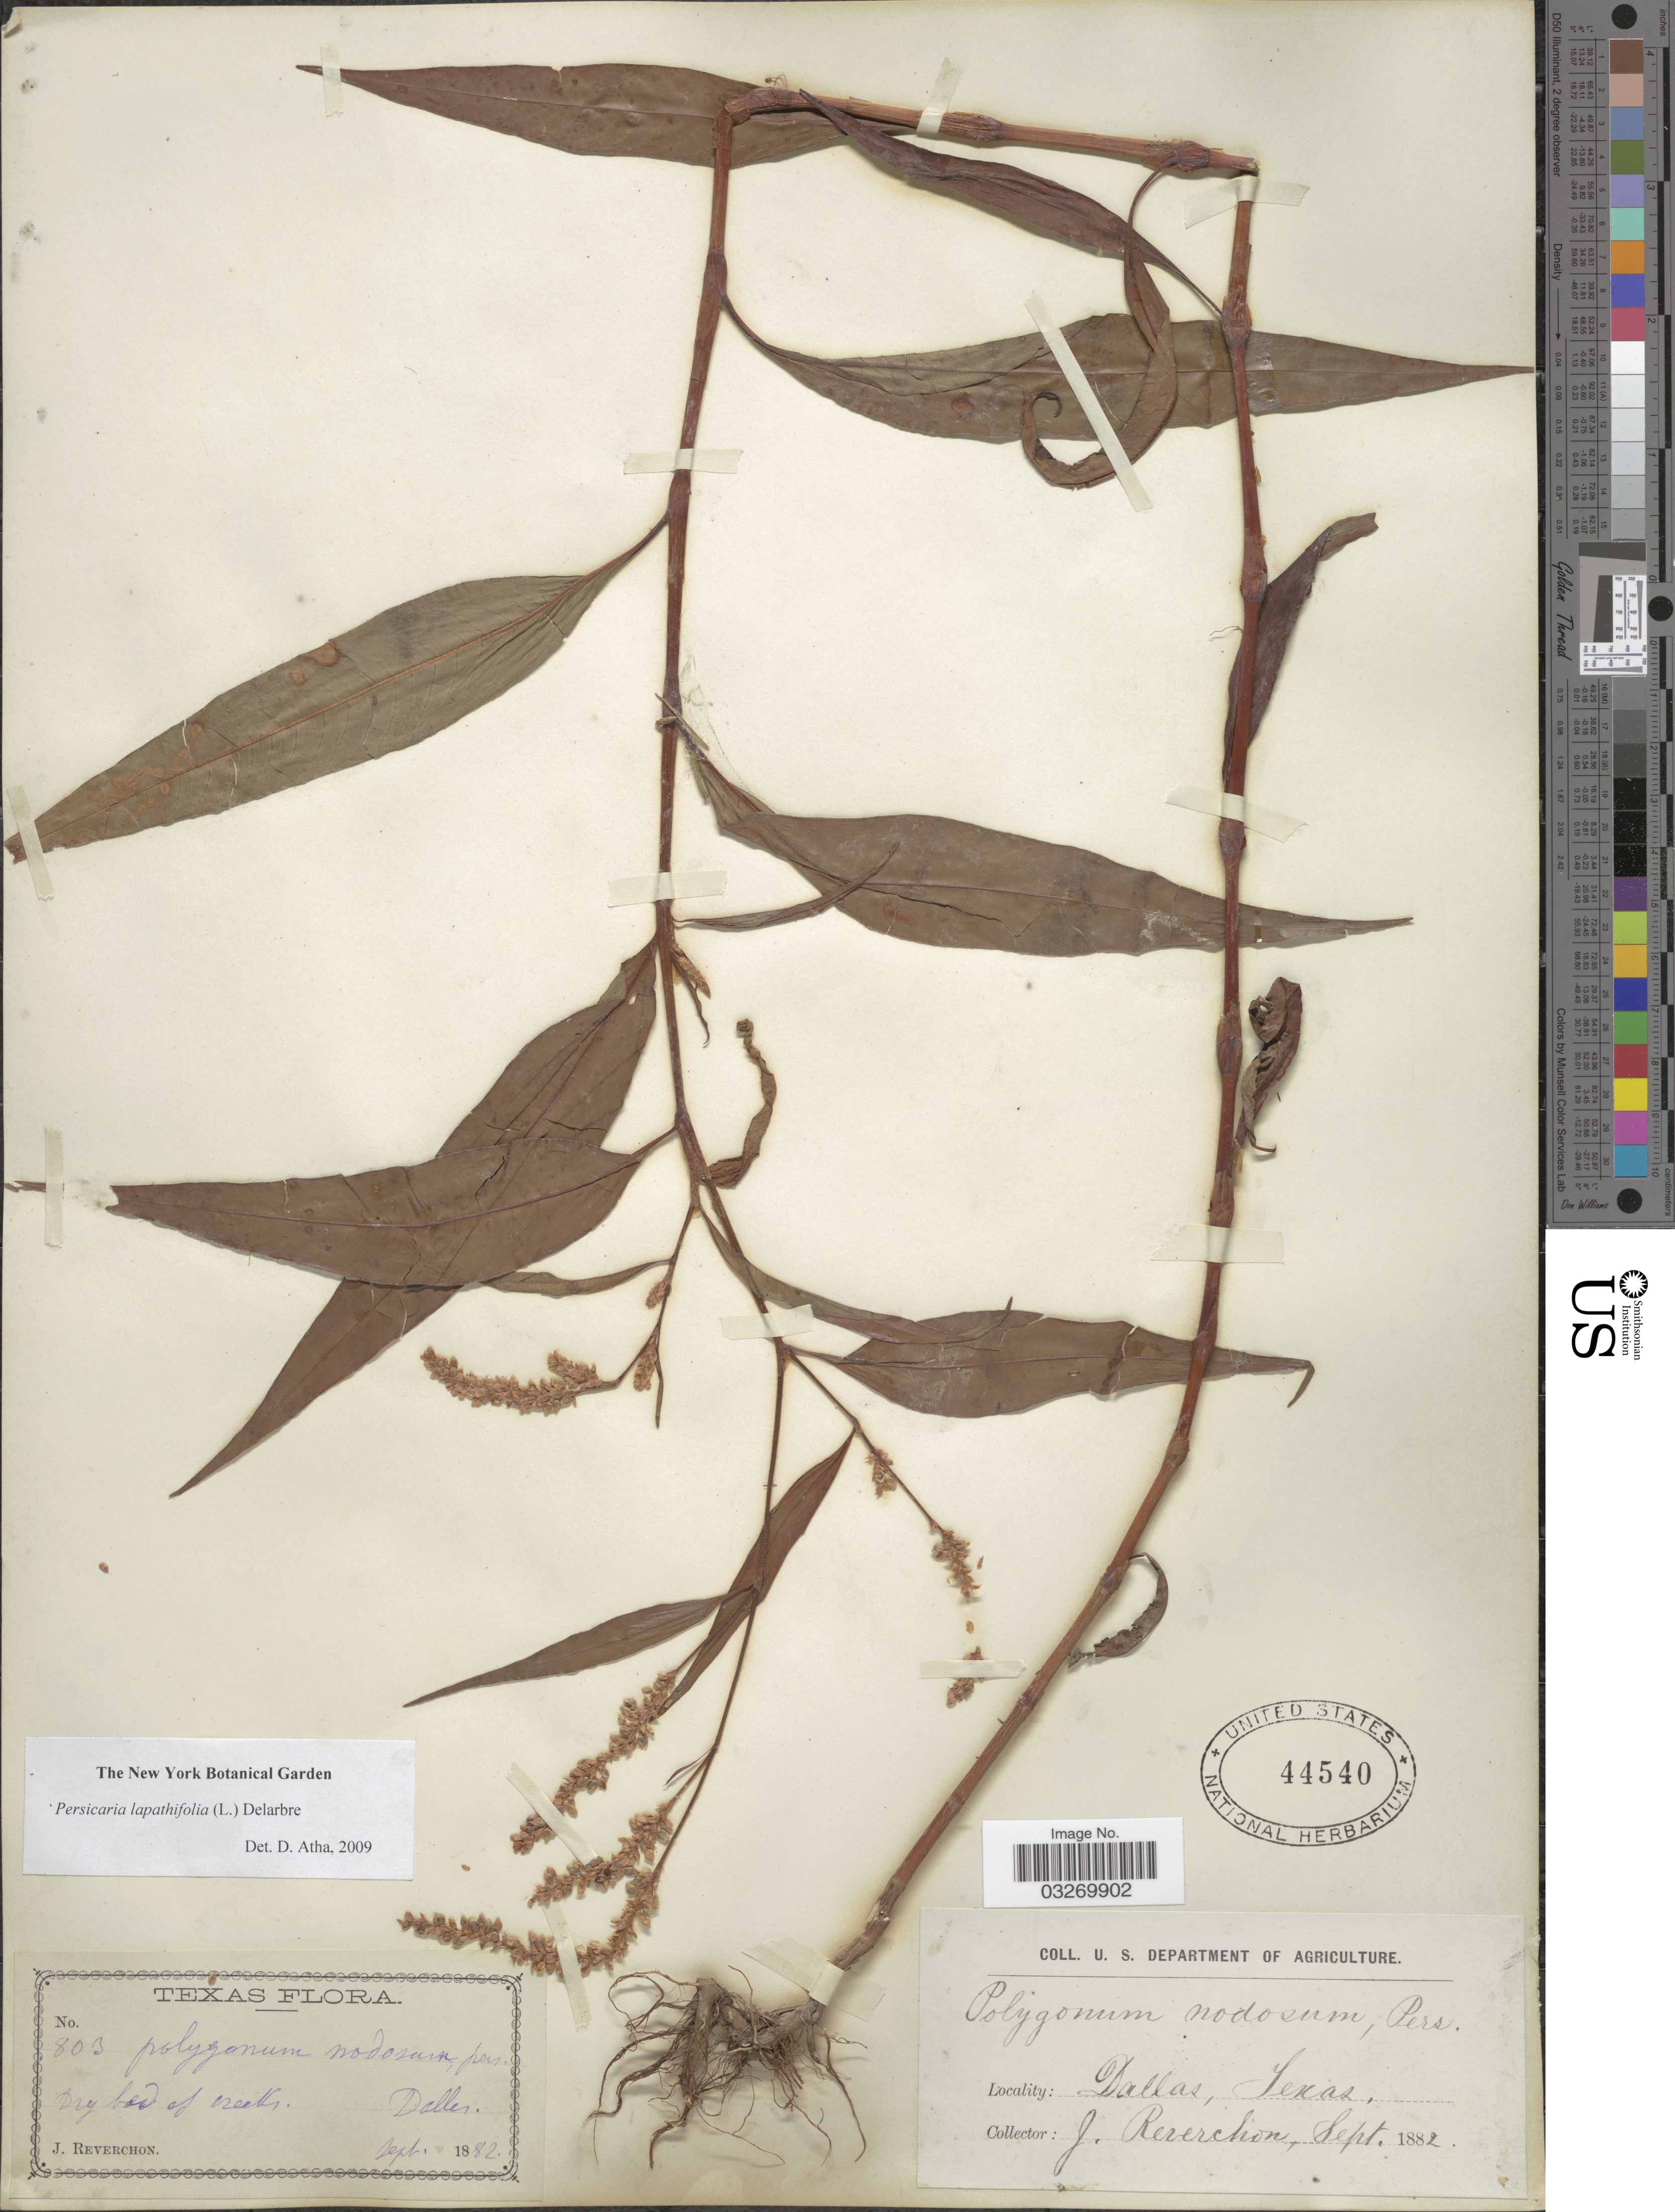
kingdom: Plantae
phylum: Tracheophyta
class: Magnoliopsida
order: Caryophyllales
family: Polygonaceae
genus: Persicaria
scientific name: Persicaria lapathifolia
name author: (L.) Delarbre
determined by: Atha, D. E.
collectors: J. Reverchon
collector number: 803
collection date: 1882-09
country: United States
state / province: Texas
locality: Dallas.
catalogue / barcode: US 44540